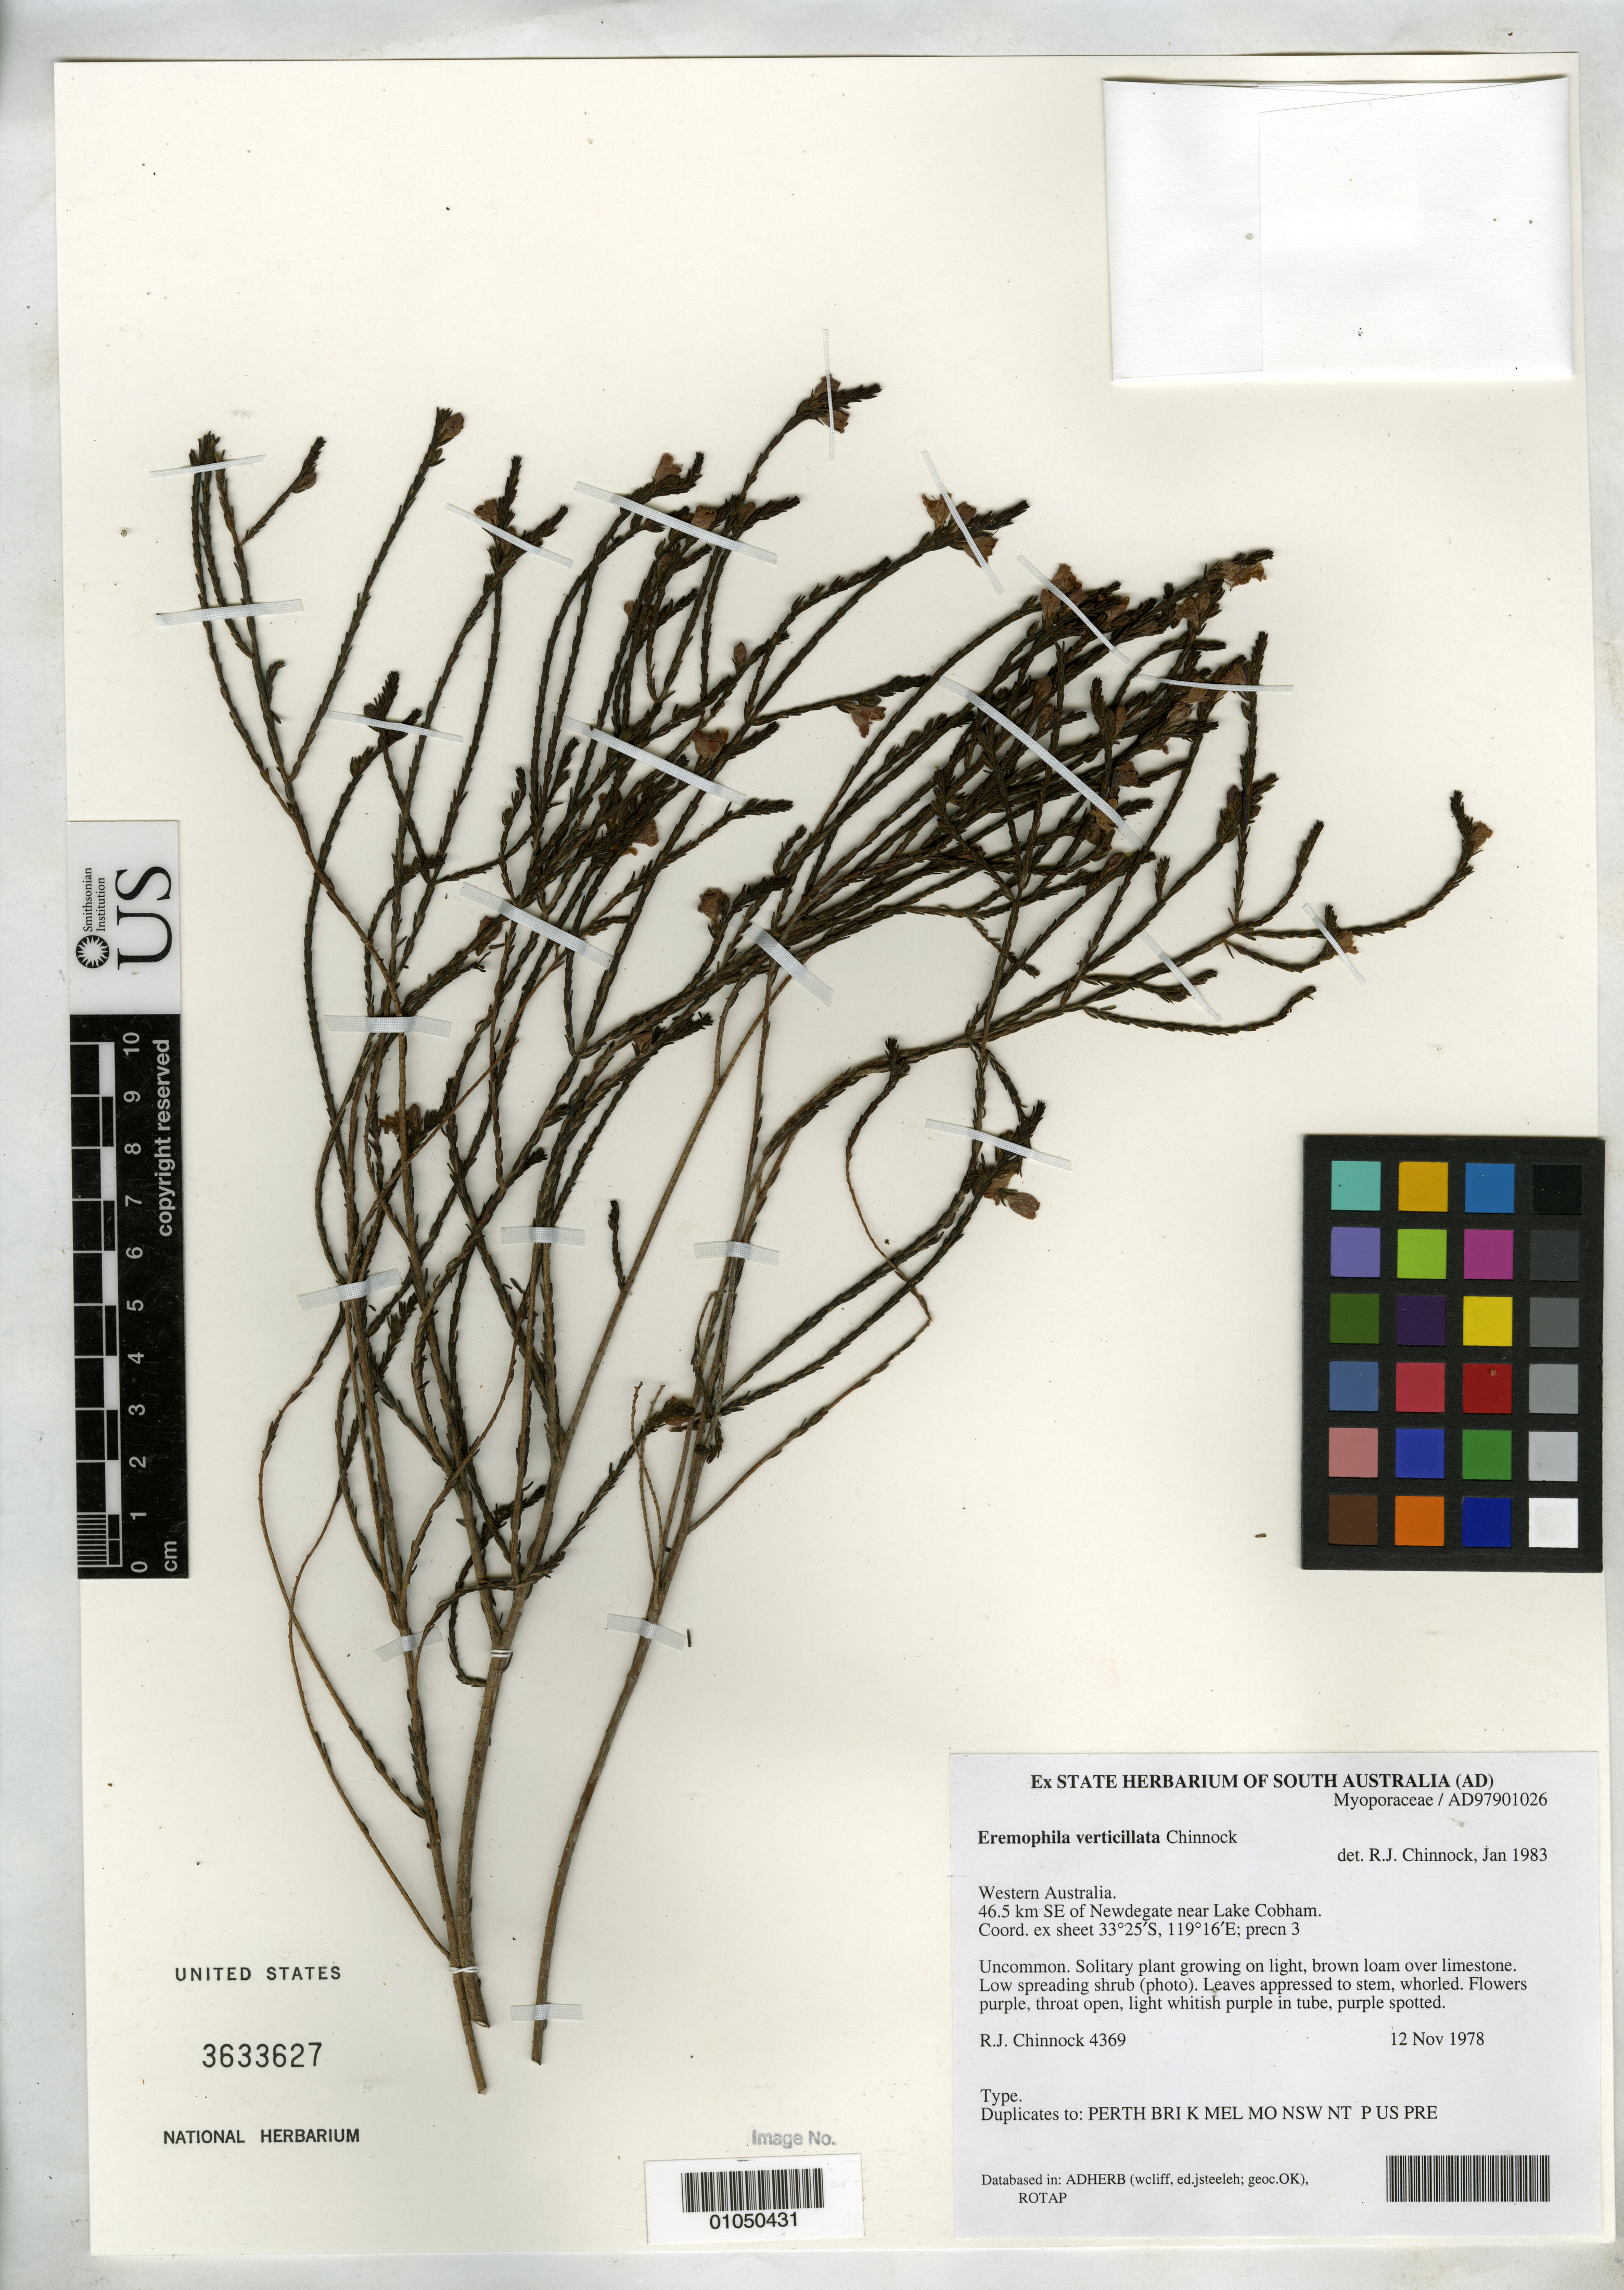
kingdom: Plantae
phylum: Tracheophyta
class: Magnoliopsida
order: Lamiales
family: Scrophulariaceae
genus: Eremophila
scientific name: Eremophila verticillata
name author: Chinnock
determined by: Chinnock, R. J.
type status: Isotype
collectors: R. J. Chinnock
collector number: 4369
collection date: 1978-11-12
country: Australia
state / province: Western Australia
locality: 46.5 km SE of Newdegate near Lake Cobham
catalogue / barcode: US 3633627